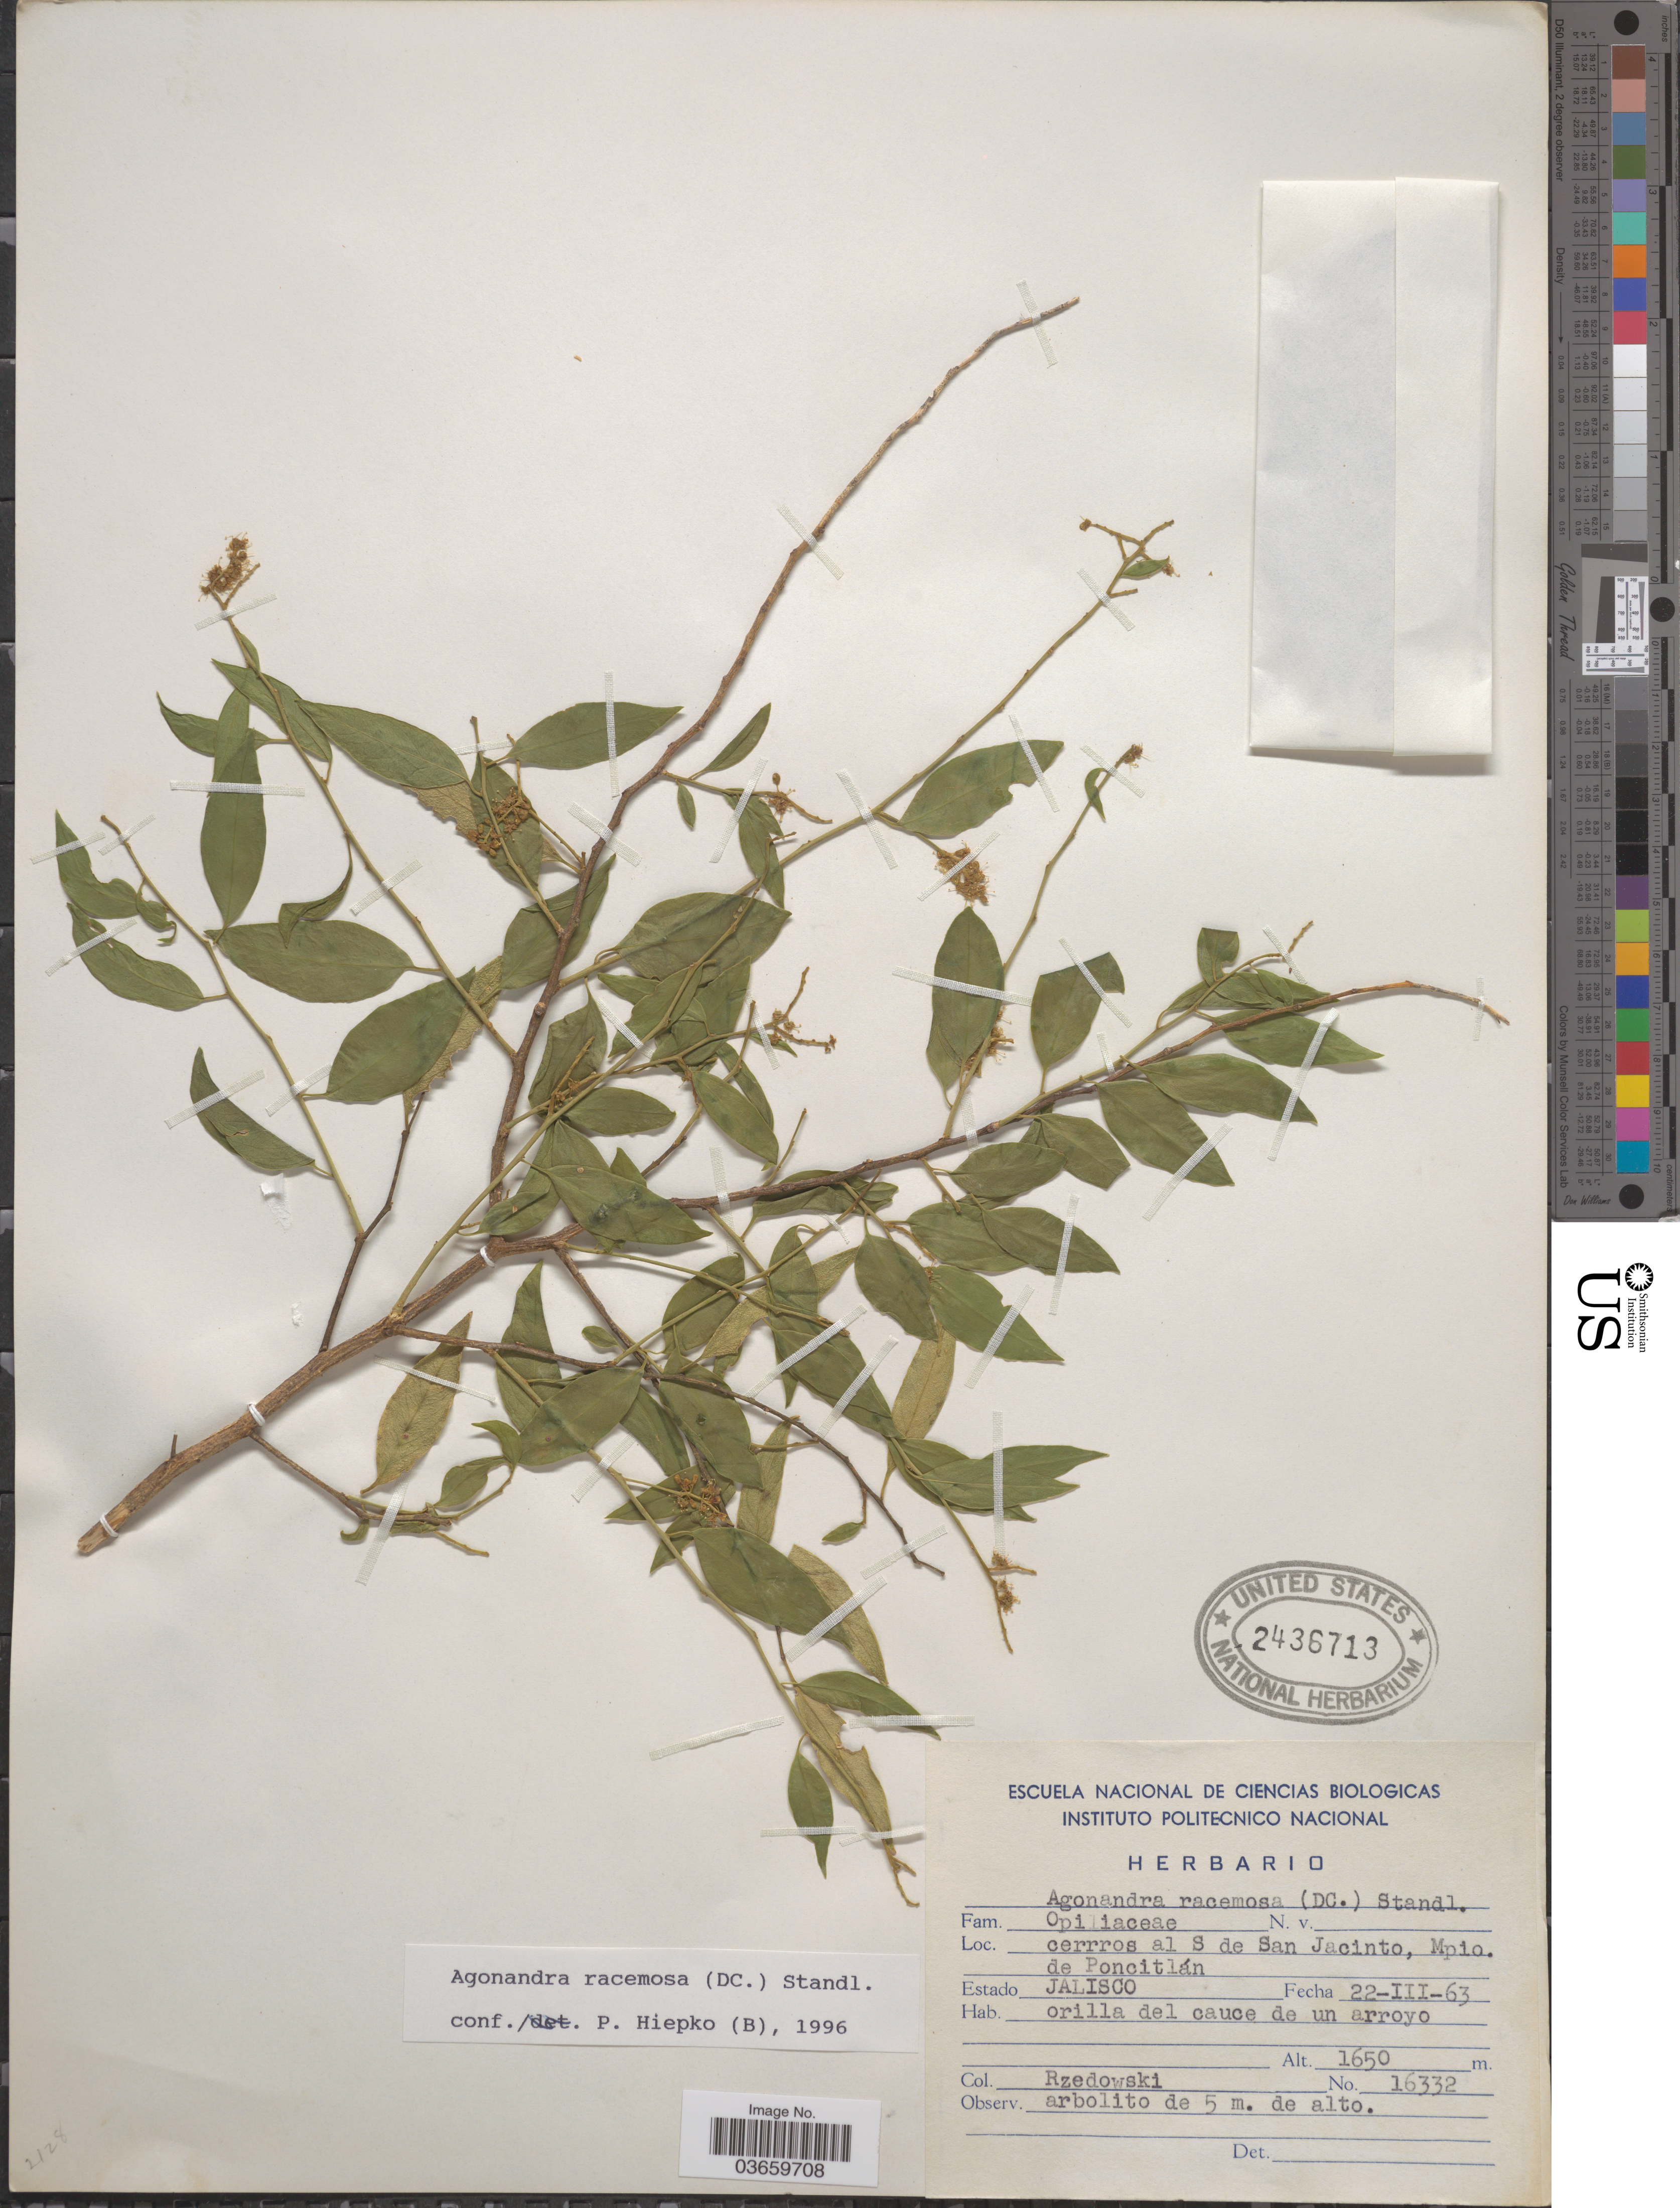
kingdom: Plantae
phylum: Tracheophyta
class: Magnoliopsida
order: Santalales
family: Opiliaceae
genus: Agonandra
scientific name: Agonandra racemosa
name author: (DC.) Standl.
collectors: Rzedowski, --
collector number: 16332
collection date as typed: Transcribed d/m/y: 22/3/63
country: Mexico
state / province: Jalisco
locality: Cerros al S de San Jacinto, Mpio. de Poncitlán.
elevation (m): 1650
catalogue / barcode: US 2436713